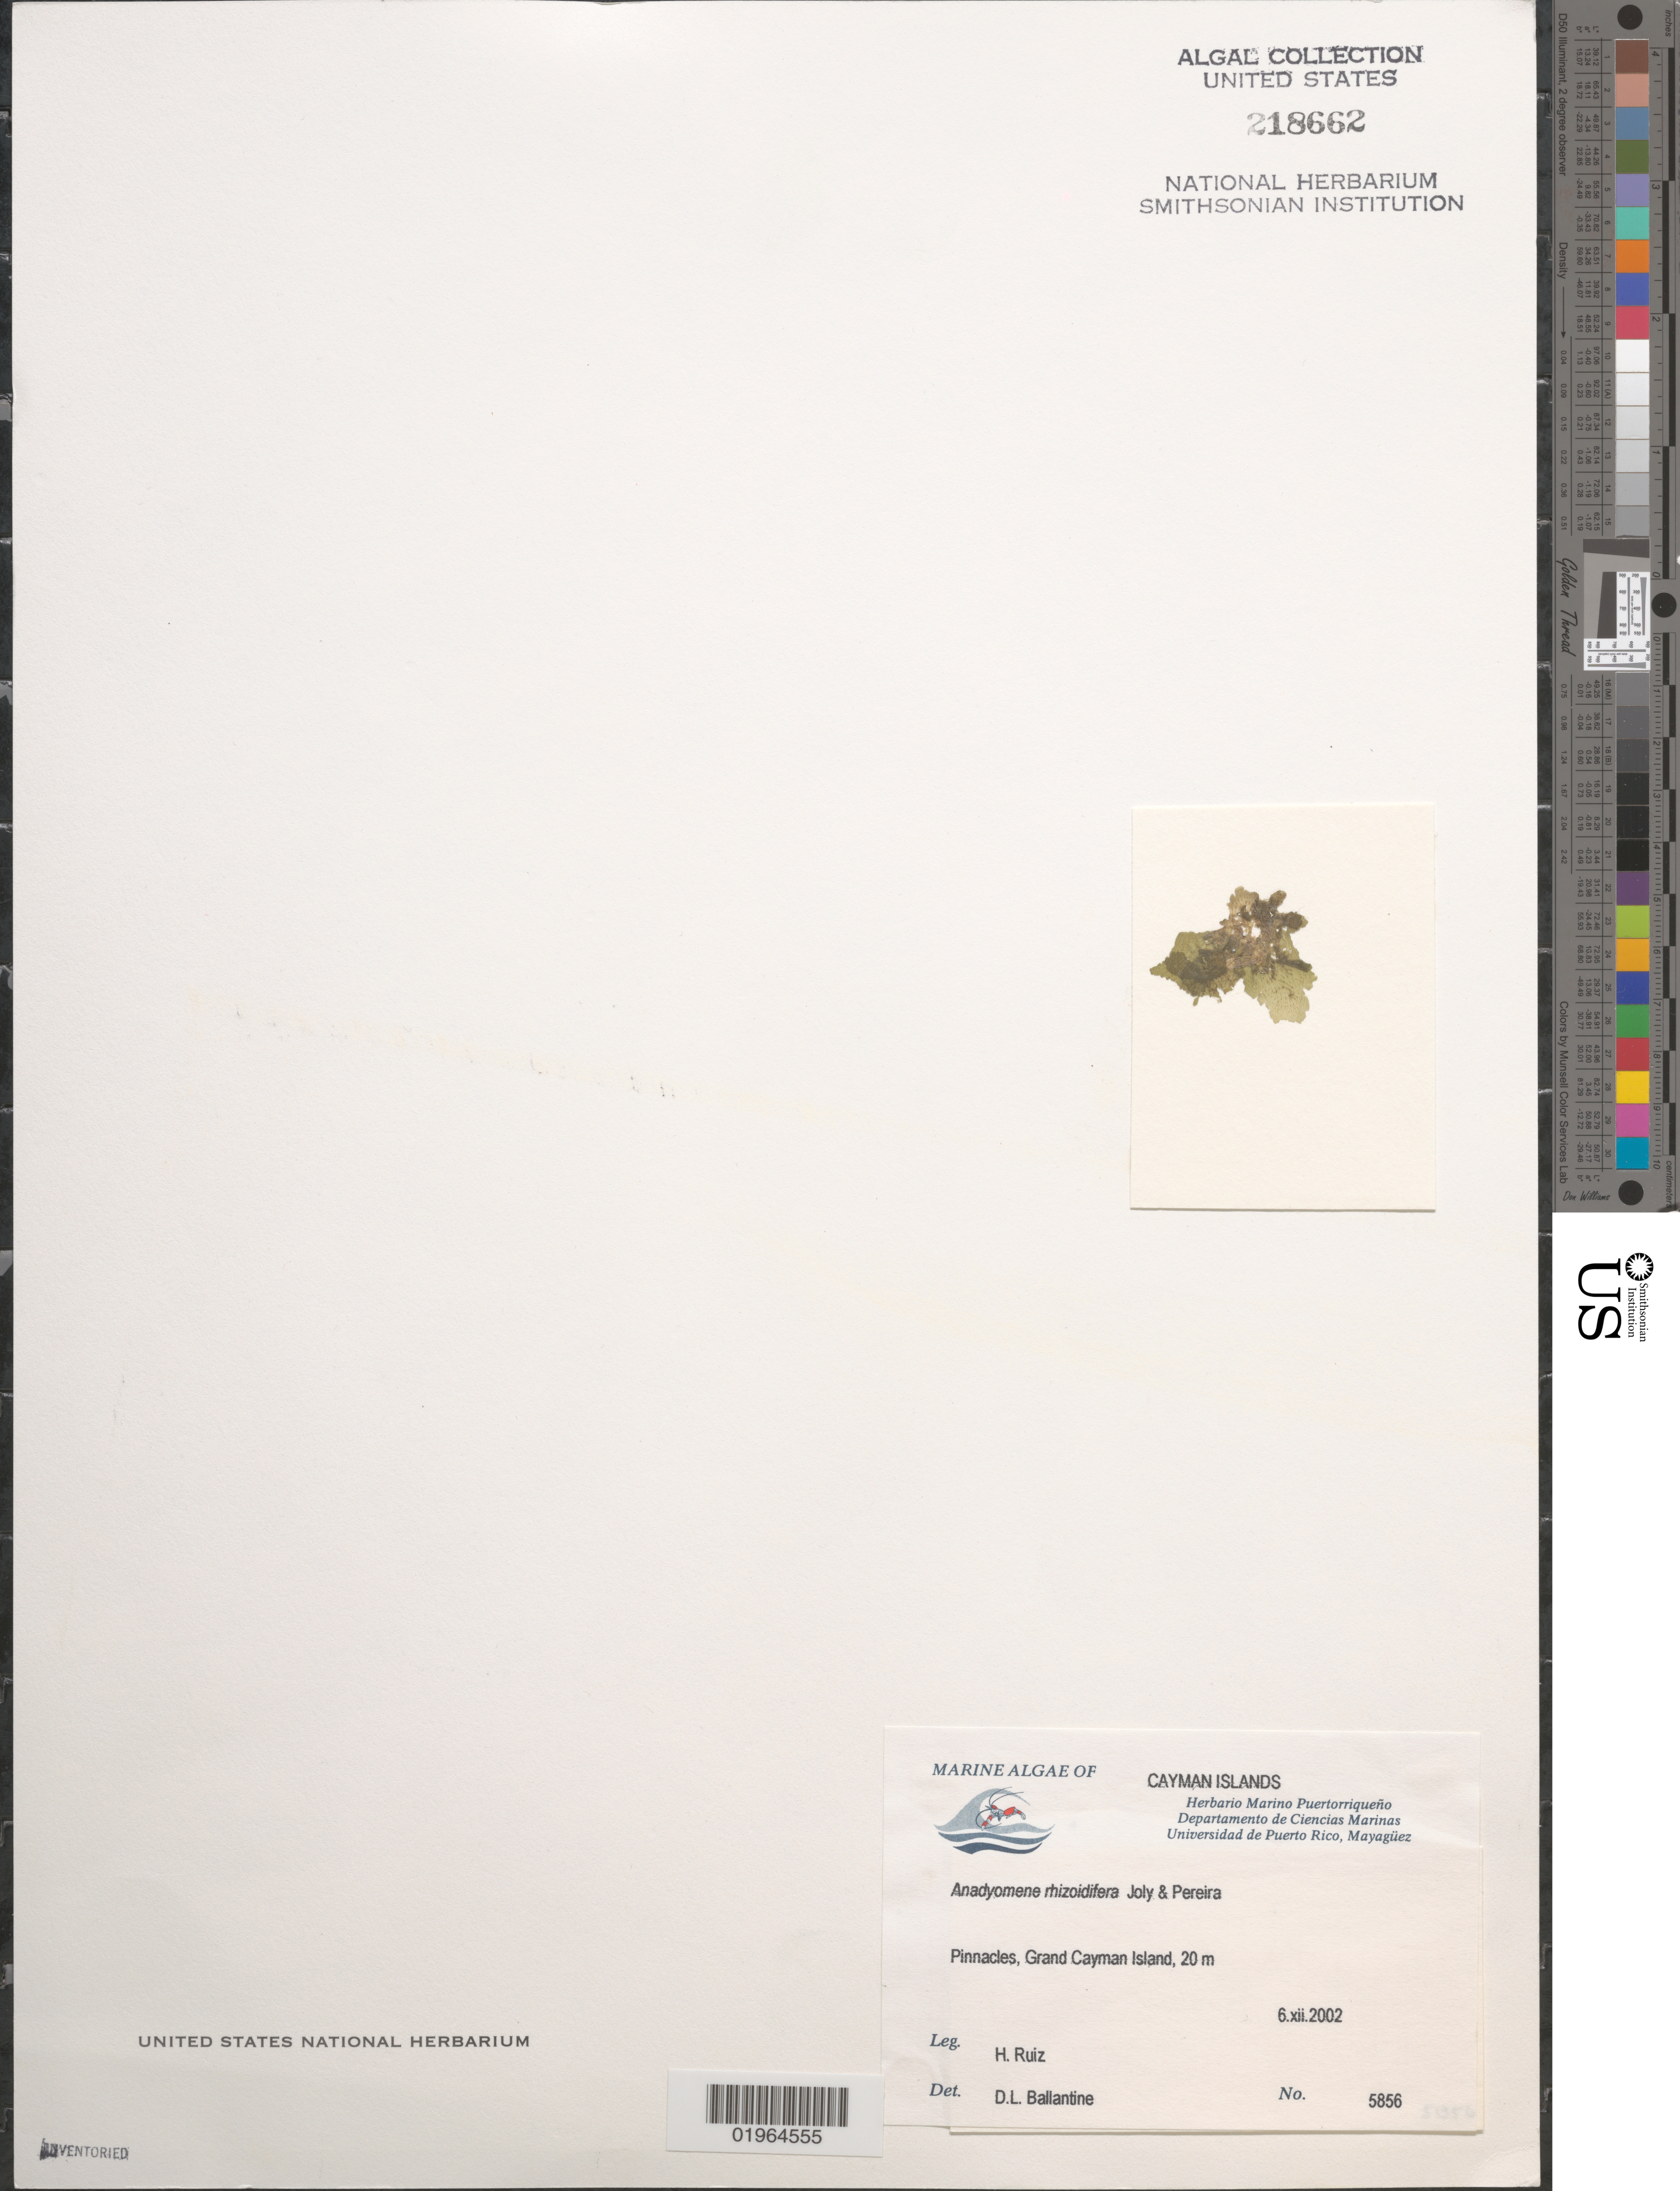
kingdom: Plantae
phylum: Chlorophyta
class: Ulvophyceae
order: Cladophorales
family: Anadyomenaceae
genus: Anadyomene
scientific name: Anadyomene rhizoidifera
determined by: Ballantine, D. L.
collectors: H. Ruiz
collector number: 5856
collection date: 2002-12-06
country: Cayman Islands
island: Grand Cayman Island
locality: Pinnacles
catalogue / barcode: US 218662